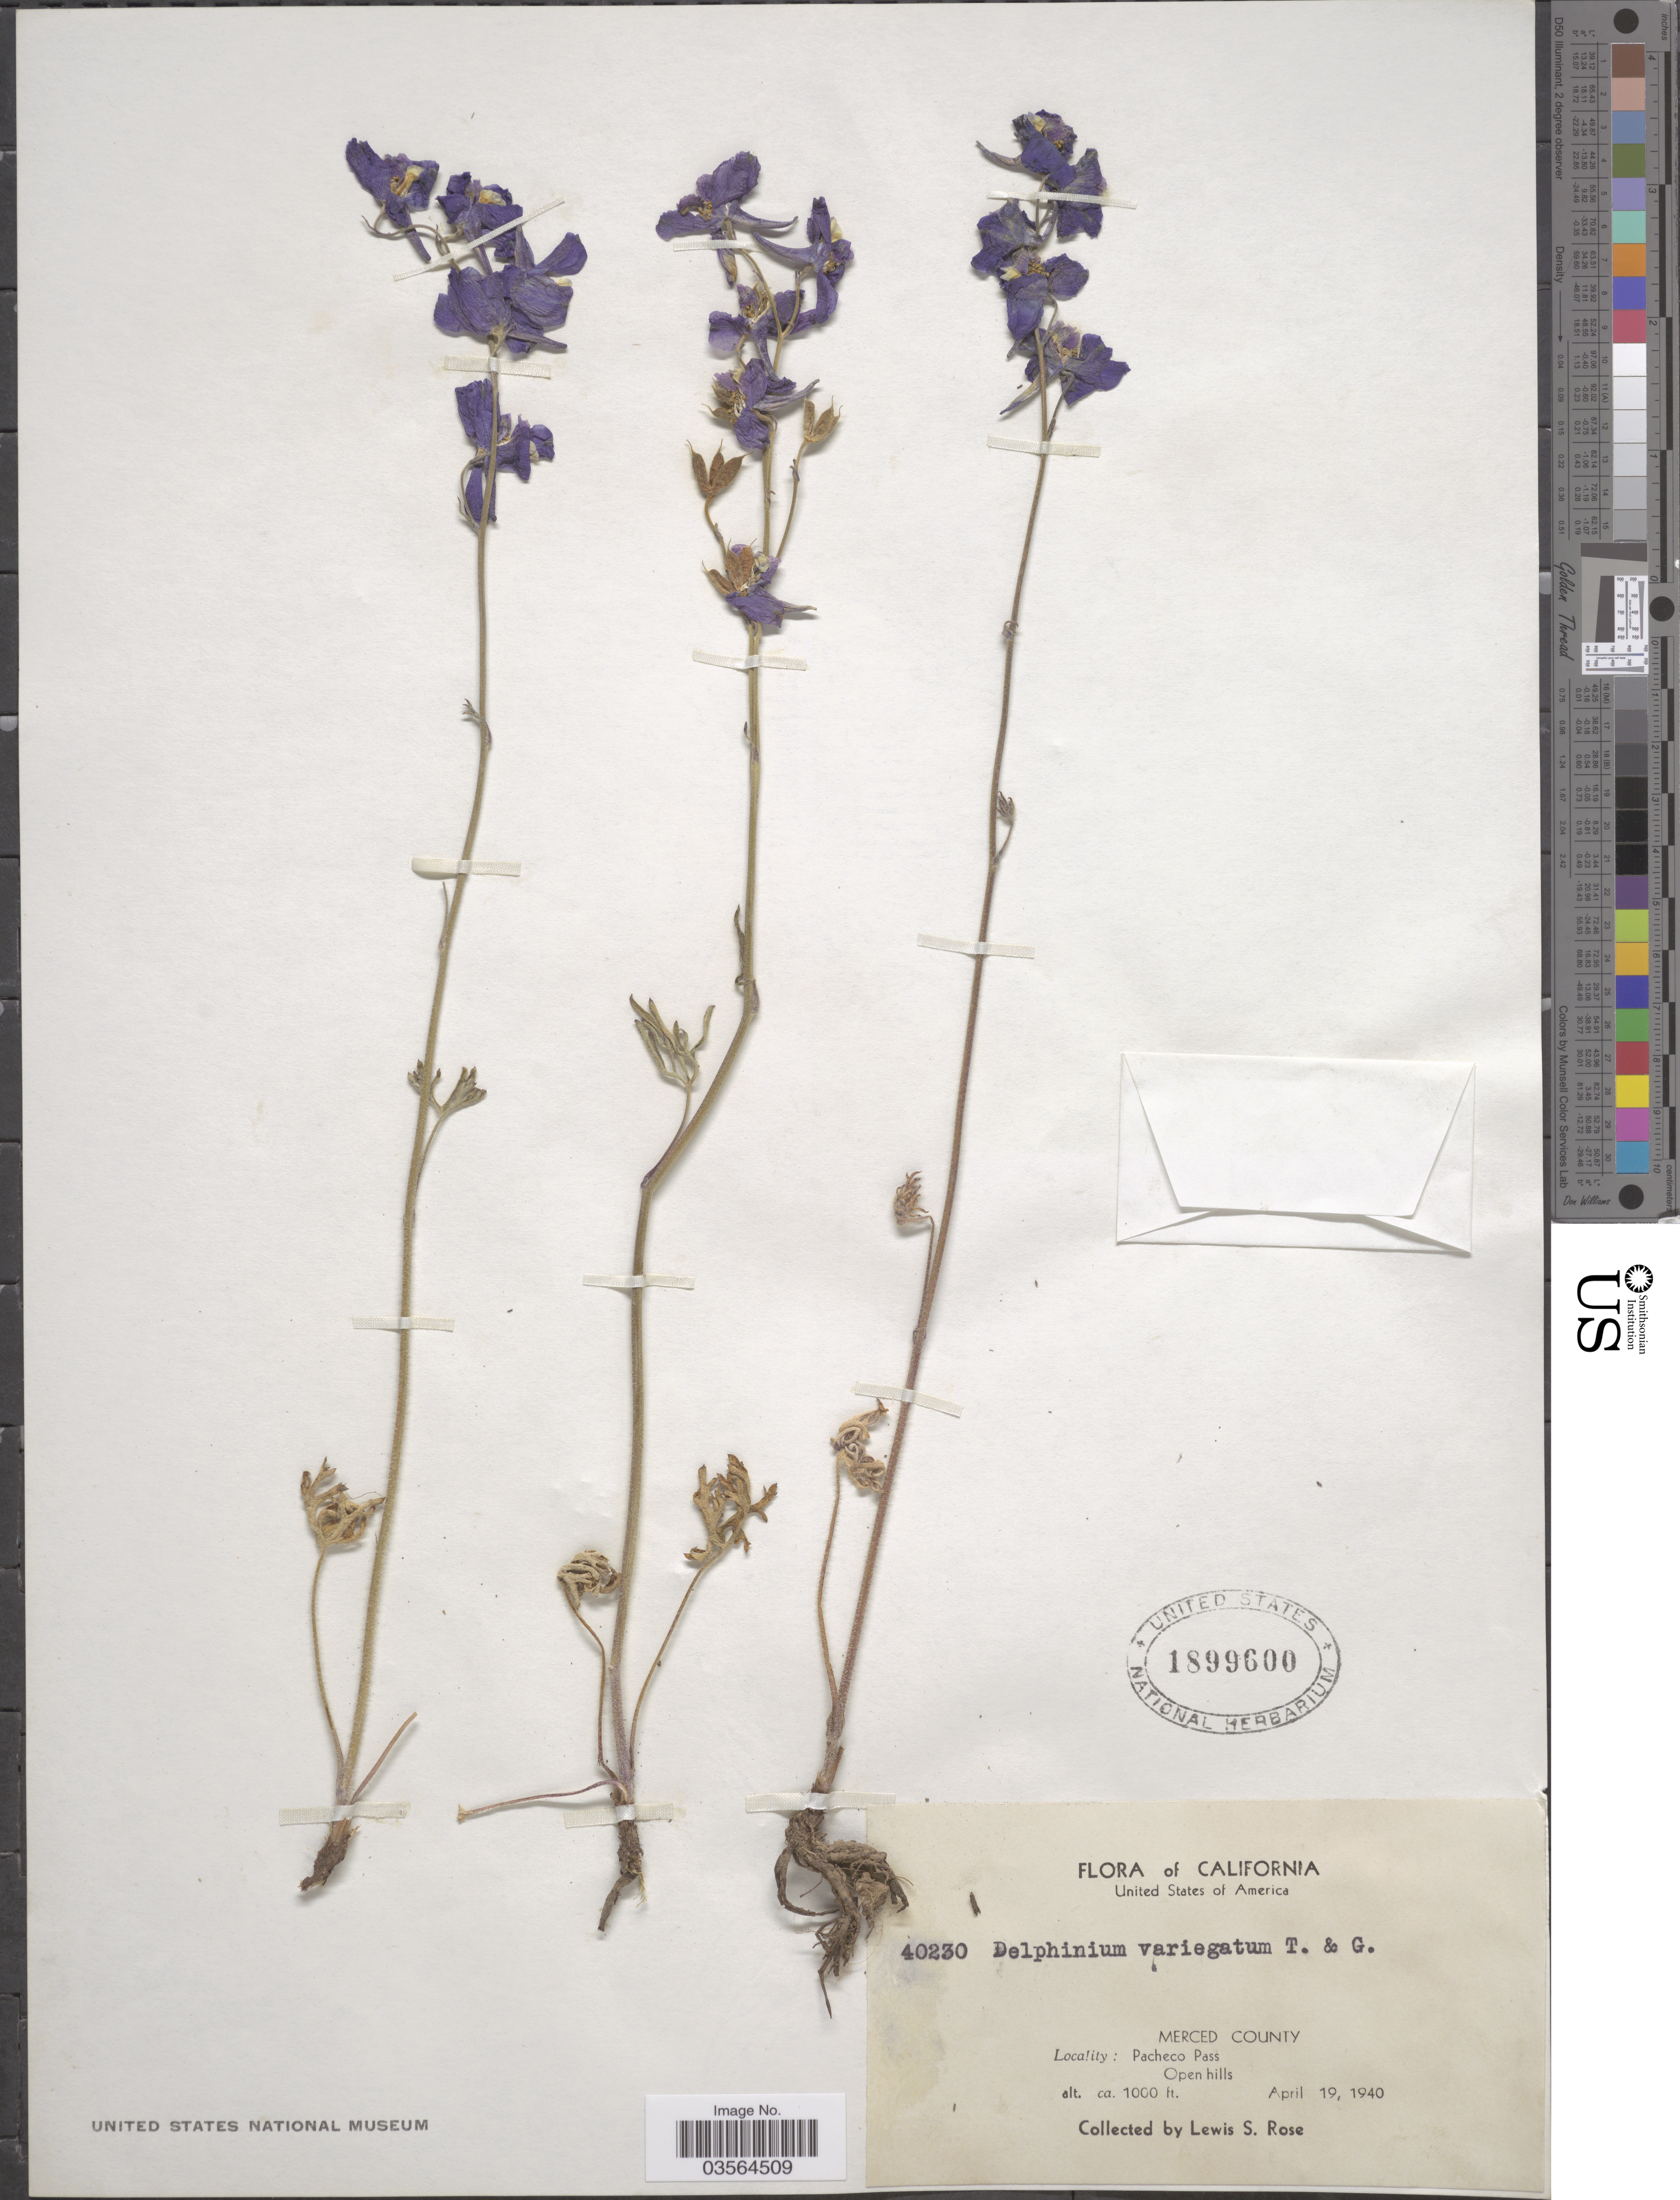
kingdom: Plantae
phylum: Tracheophyta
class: Magnoliopsida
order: Ranunculales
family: Ranunculaceae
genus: Delphinium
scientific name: Delphinium variegatum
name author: Torr. & A. Gray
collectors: L. S. Rose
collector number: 40230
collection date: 1940-04-19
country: United States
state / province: California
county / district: Merced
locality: Merced County. Pacheco Pass. Open hills.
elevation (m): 305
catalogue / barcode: US 1899600